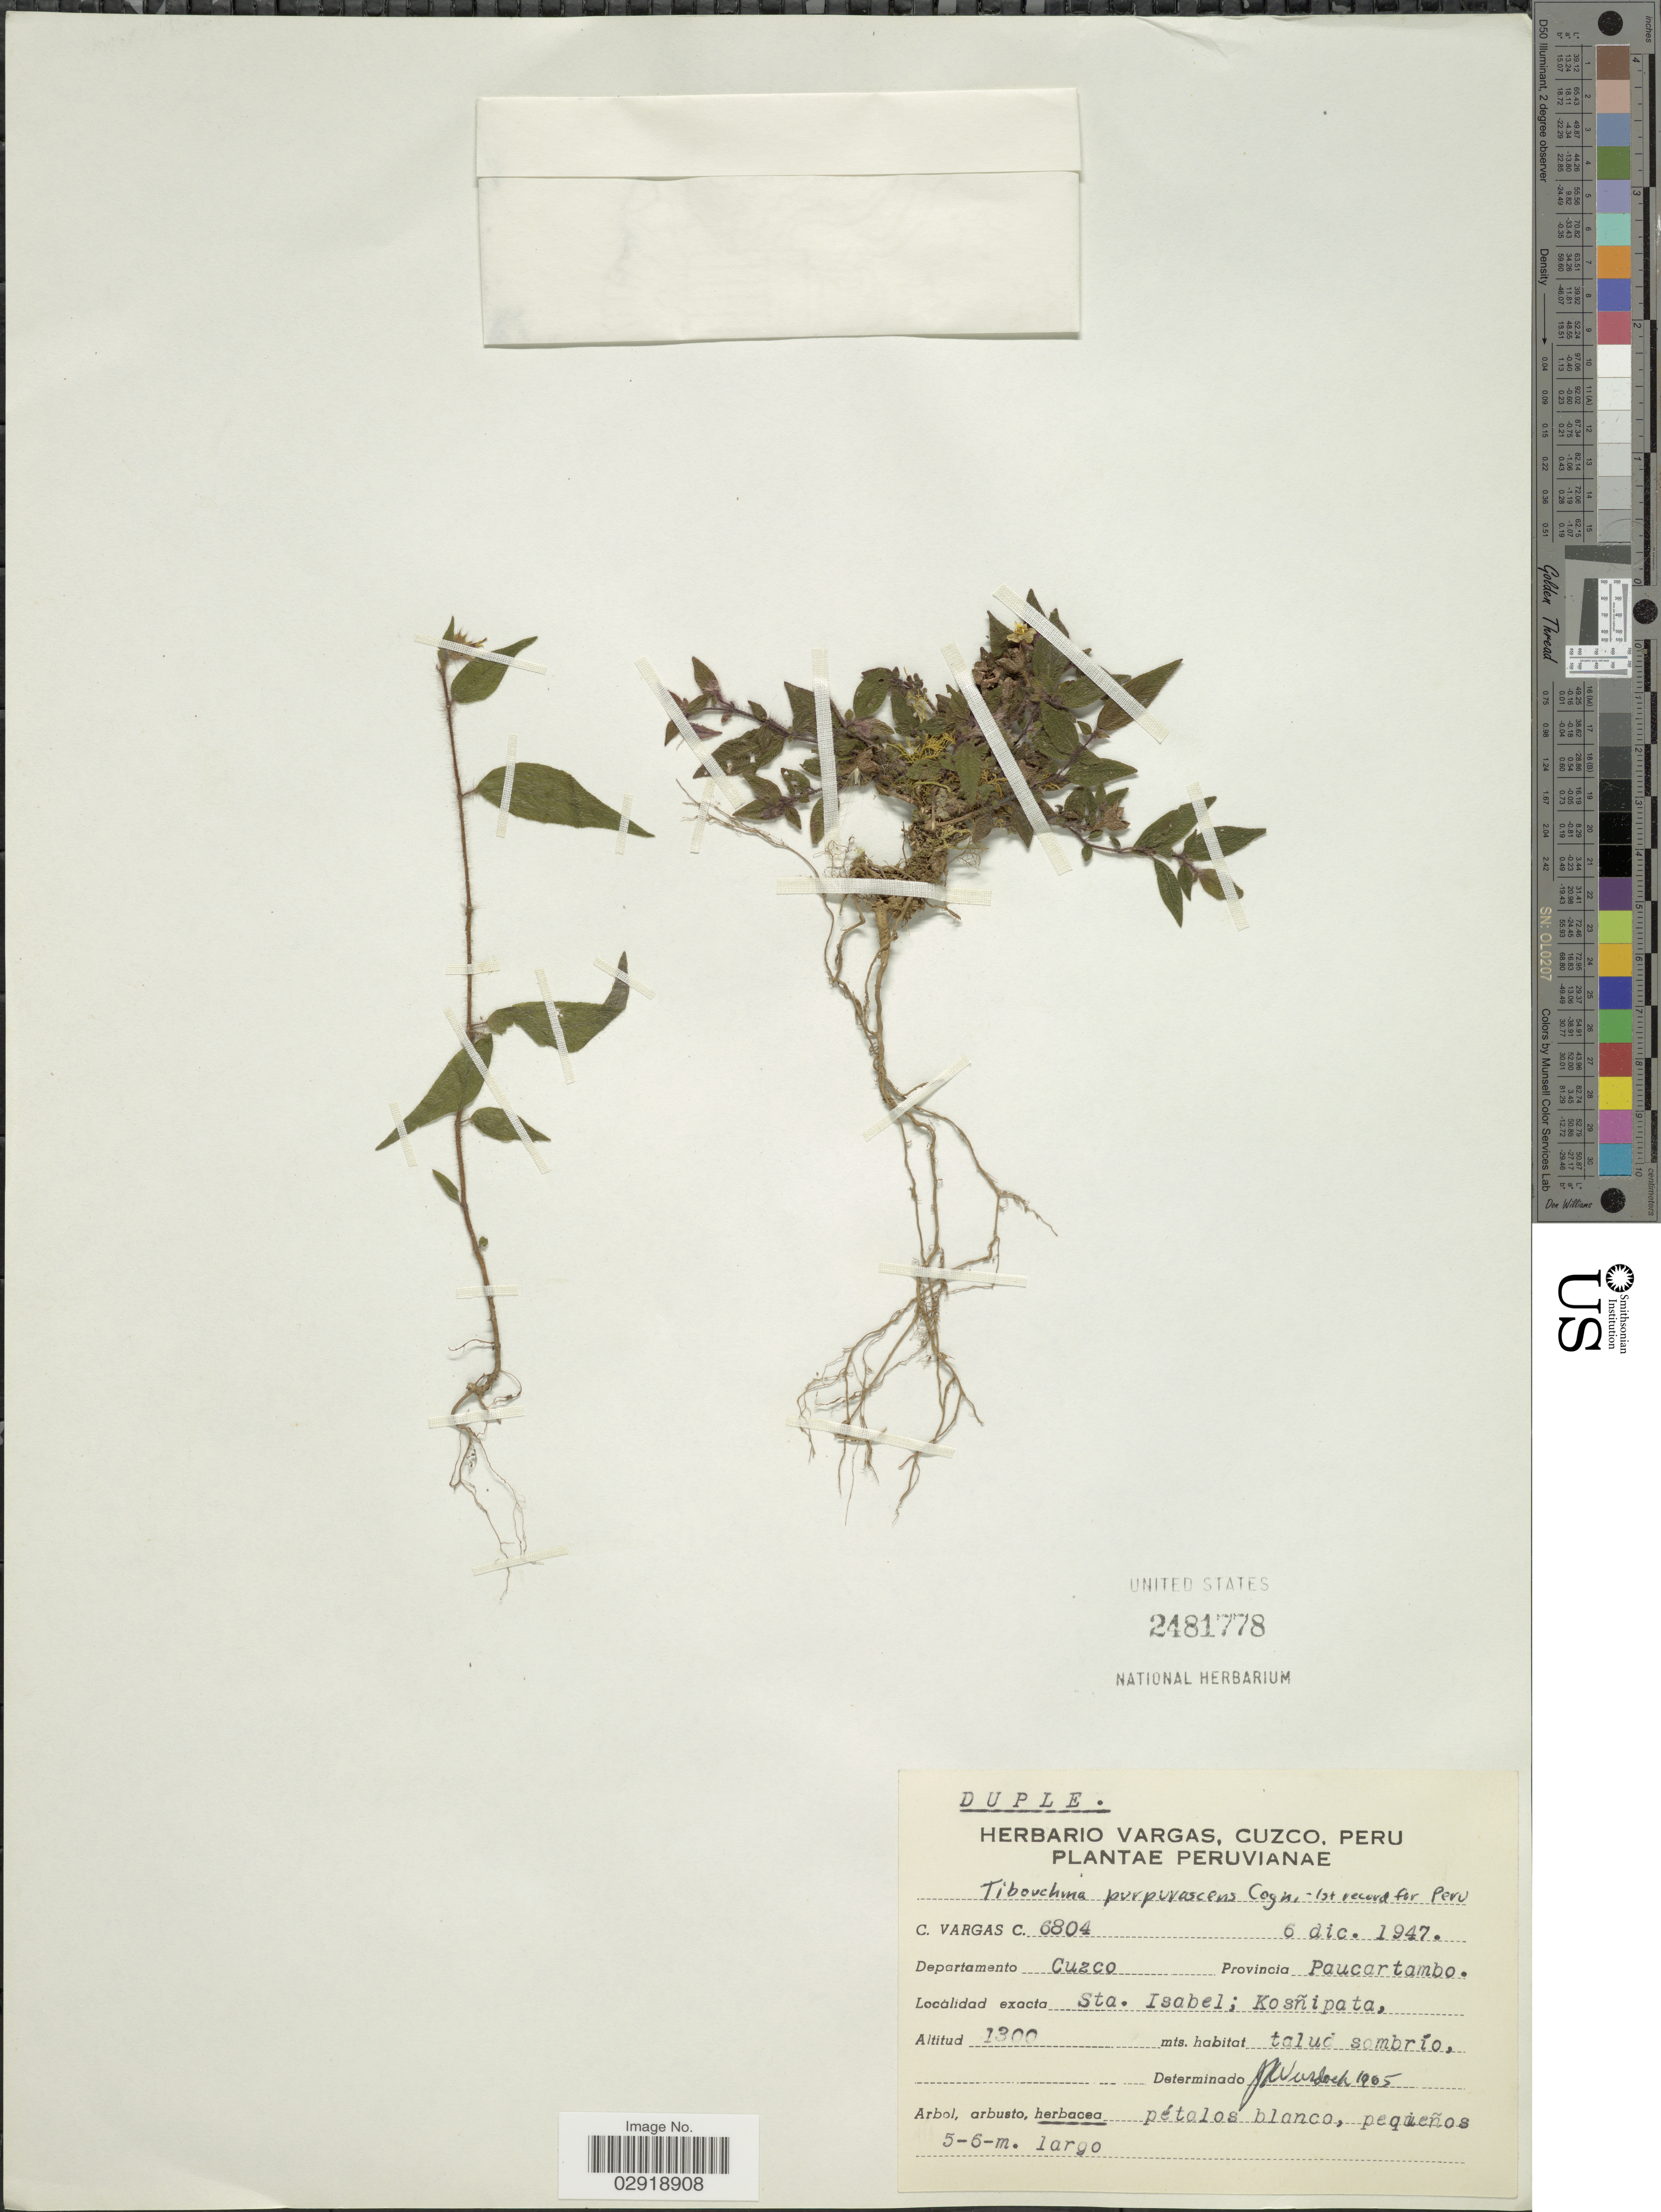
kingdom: Plantae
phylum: Tracheophyta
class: Magnoliopsida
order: Myrtales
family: Melastomataceae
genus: Chaetogastra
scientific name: Chaetogastra purpurascens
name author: (Cogn.) P.J.F. Guim. & Michelang.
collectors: C. Vargas Calderón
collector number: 6804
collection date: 1947-12-06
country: Peru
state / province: Cusco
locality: Departamento Cuzco. Provincia Paucartambo. Sta. Isabel; Kosñipata.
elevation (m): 1300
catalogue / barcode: US 2481778